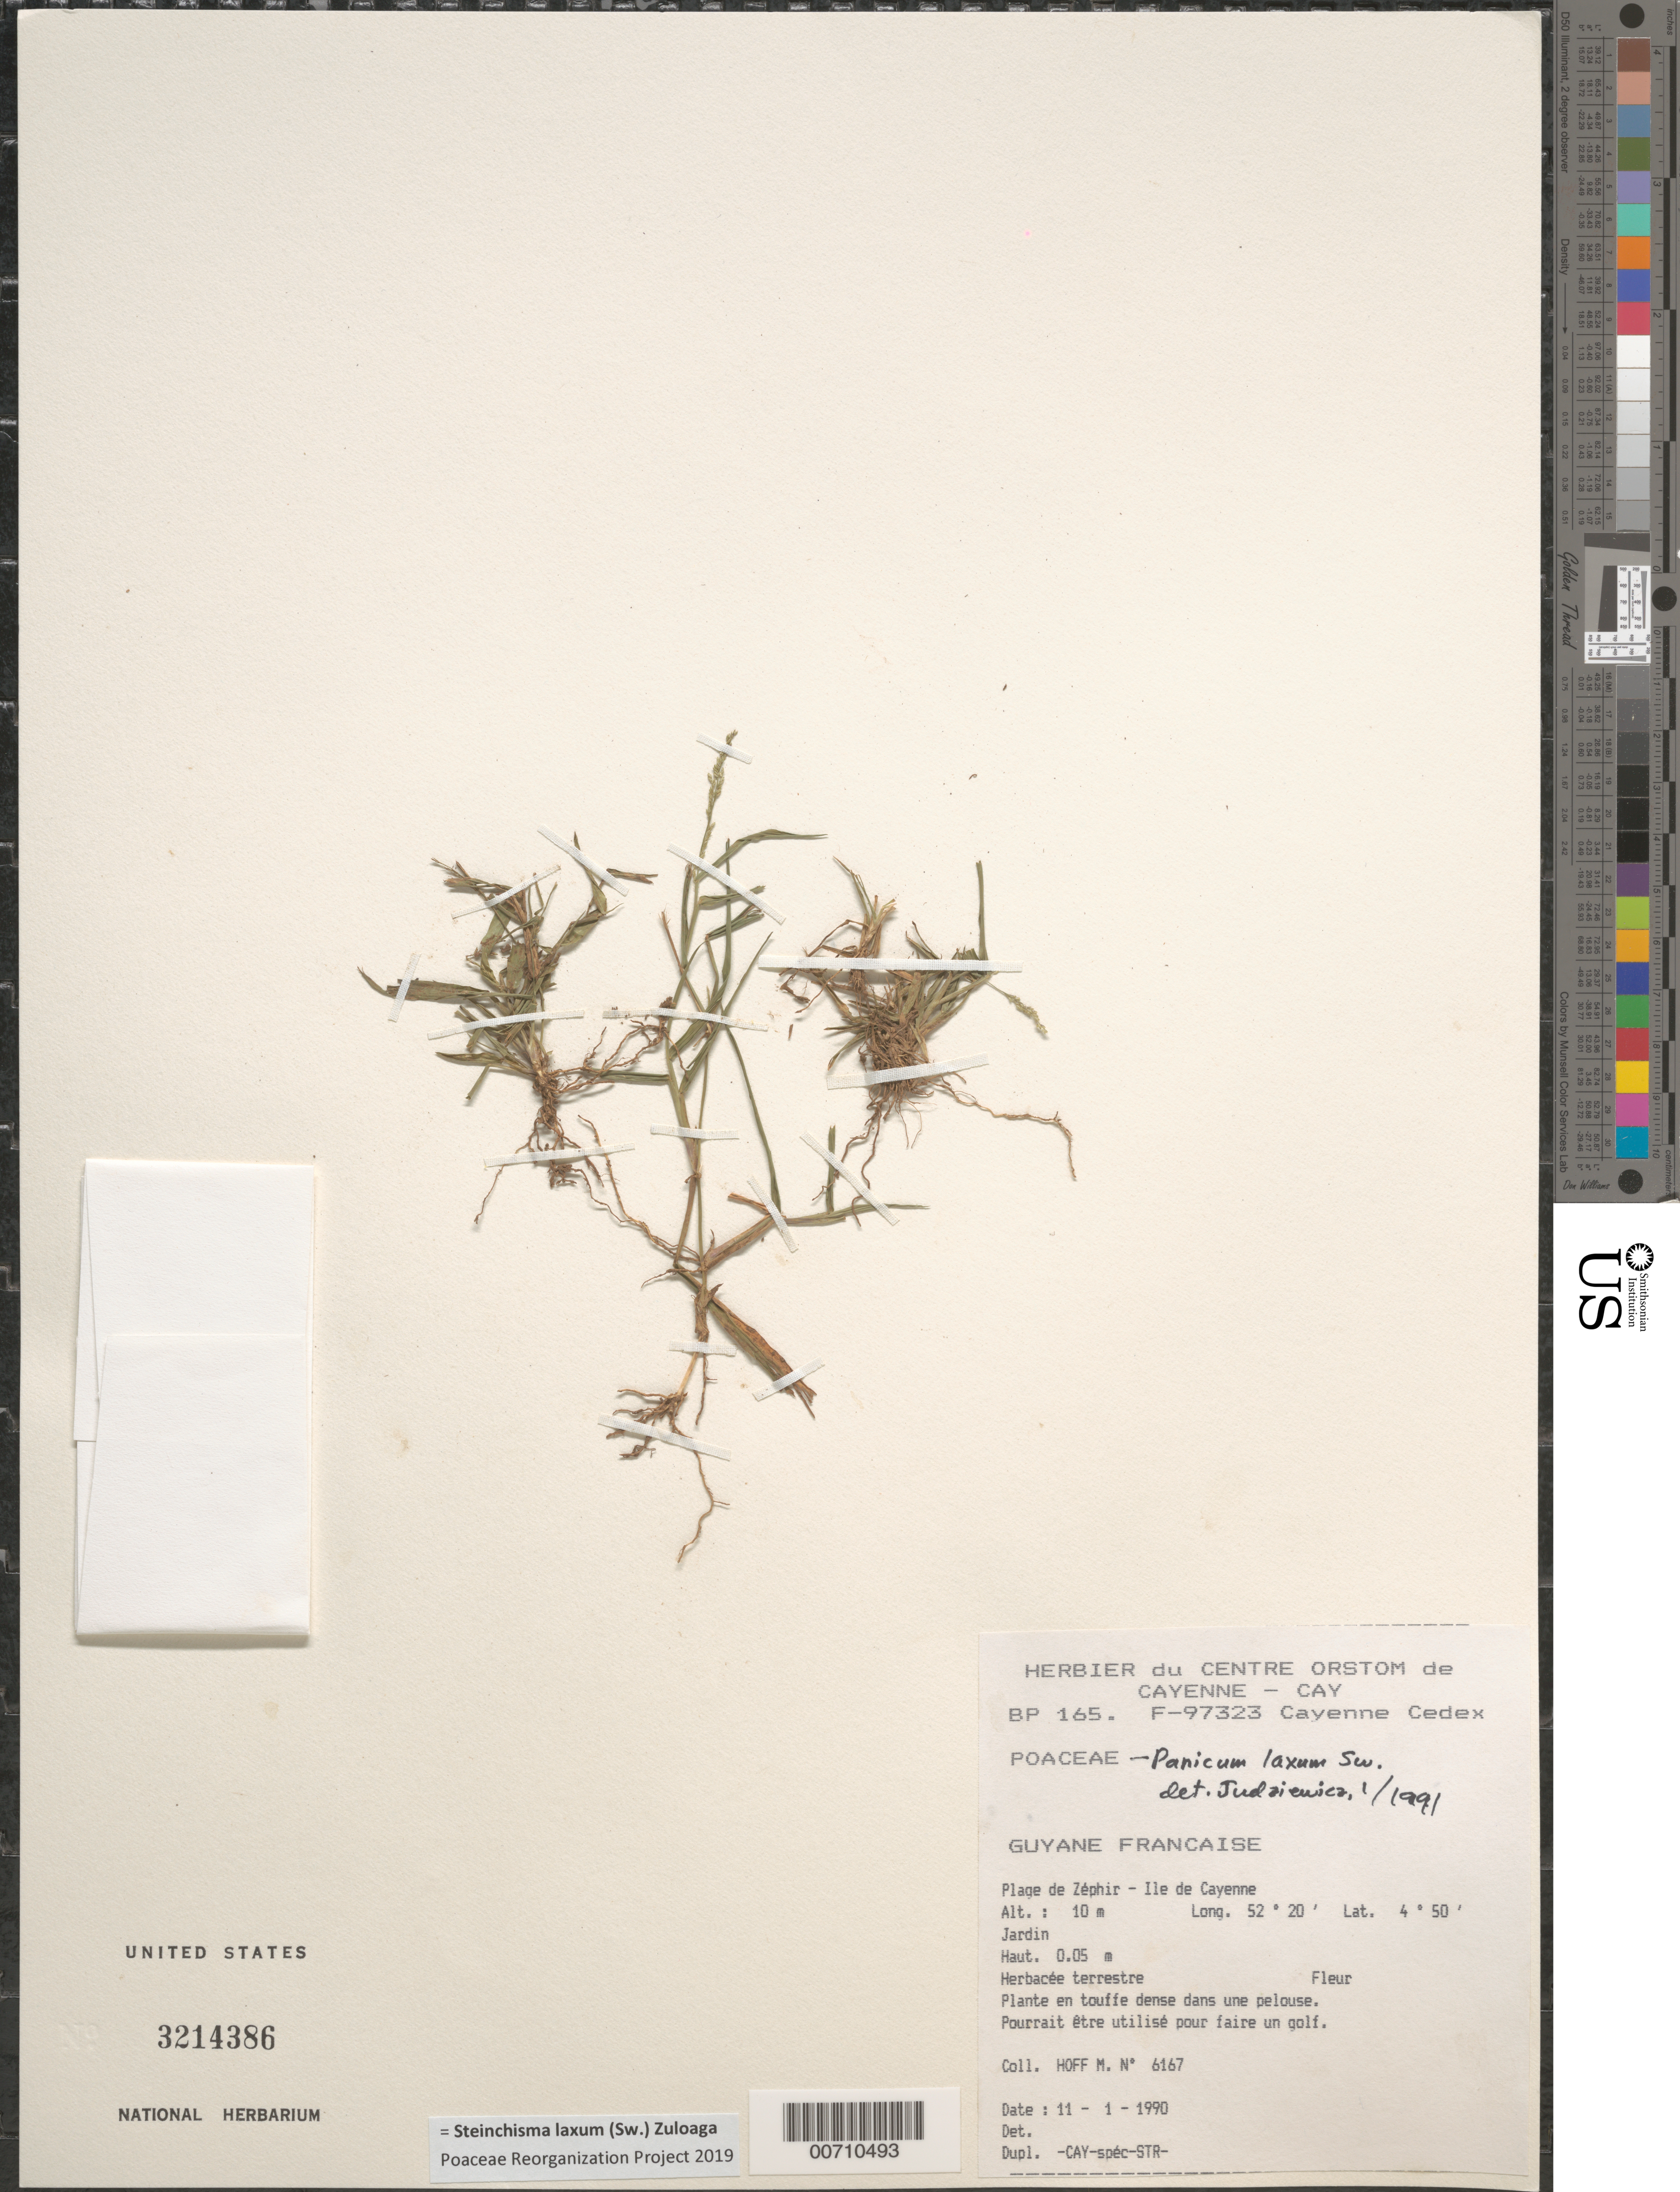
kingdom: Plantae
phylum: Tracheophyta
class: Liliopsida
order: Poales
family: Poaceae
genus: Panicum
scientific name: Panicum laxum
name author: Sw.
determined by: Judziewicz, E. J.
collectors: M. Hoff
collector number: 6167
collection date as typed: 11-Jan-90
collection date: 1990-01-11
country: French Guiana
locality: Plage de Zephir, Ile de Cayenne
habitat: Garden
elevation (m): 10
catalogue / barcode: US 3214386